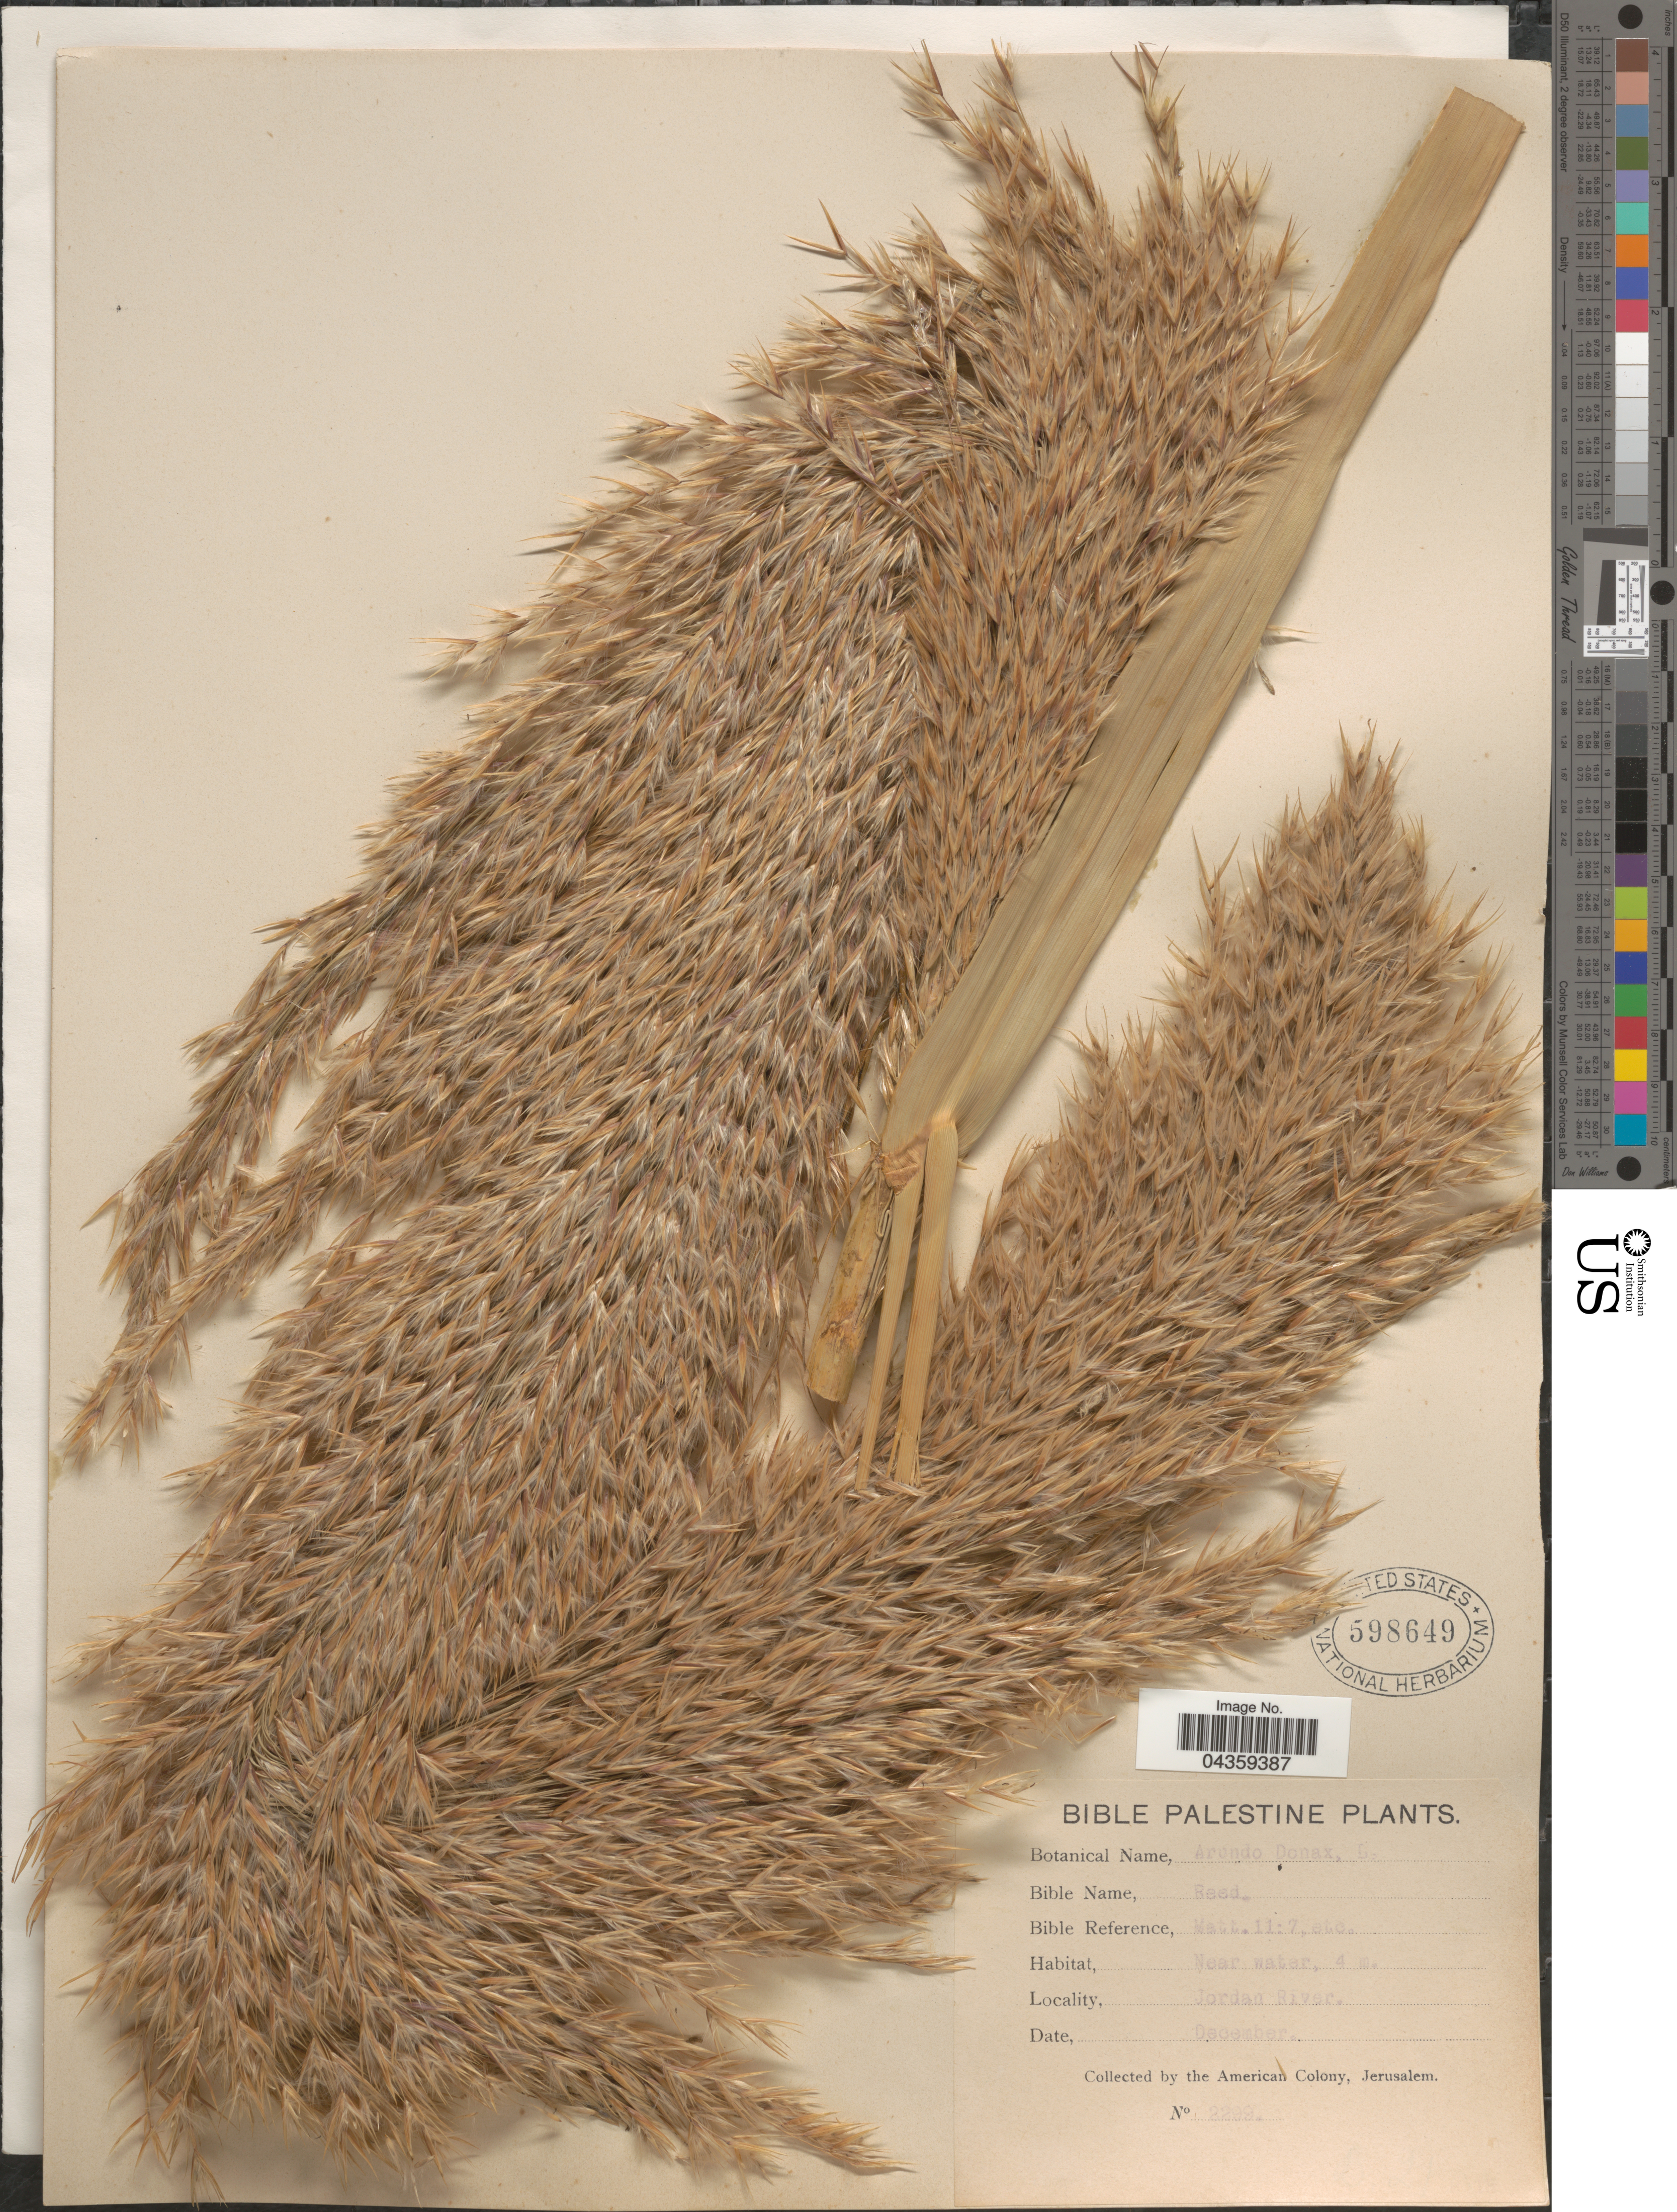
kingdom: Plantae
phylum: Tracheophyta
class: Liliopsida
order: Poales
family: Poaceae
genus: Arundo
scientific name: Arundo donax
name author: L.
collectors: American Colony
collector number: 2299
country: Israel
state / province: Jerusalem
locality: Jordan River.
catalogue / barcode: US 598649